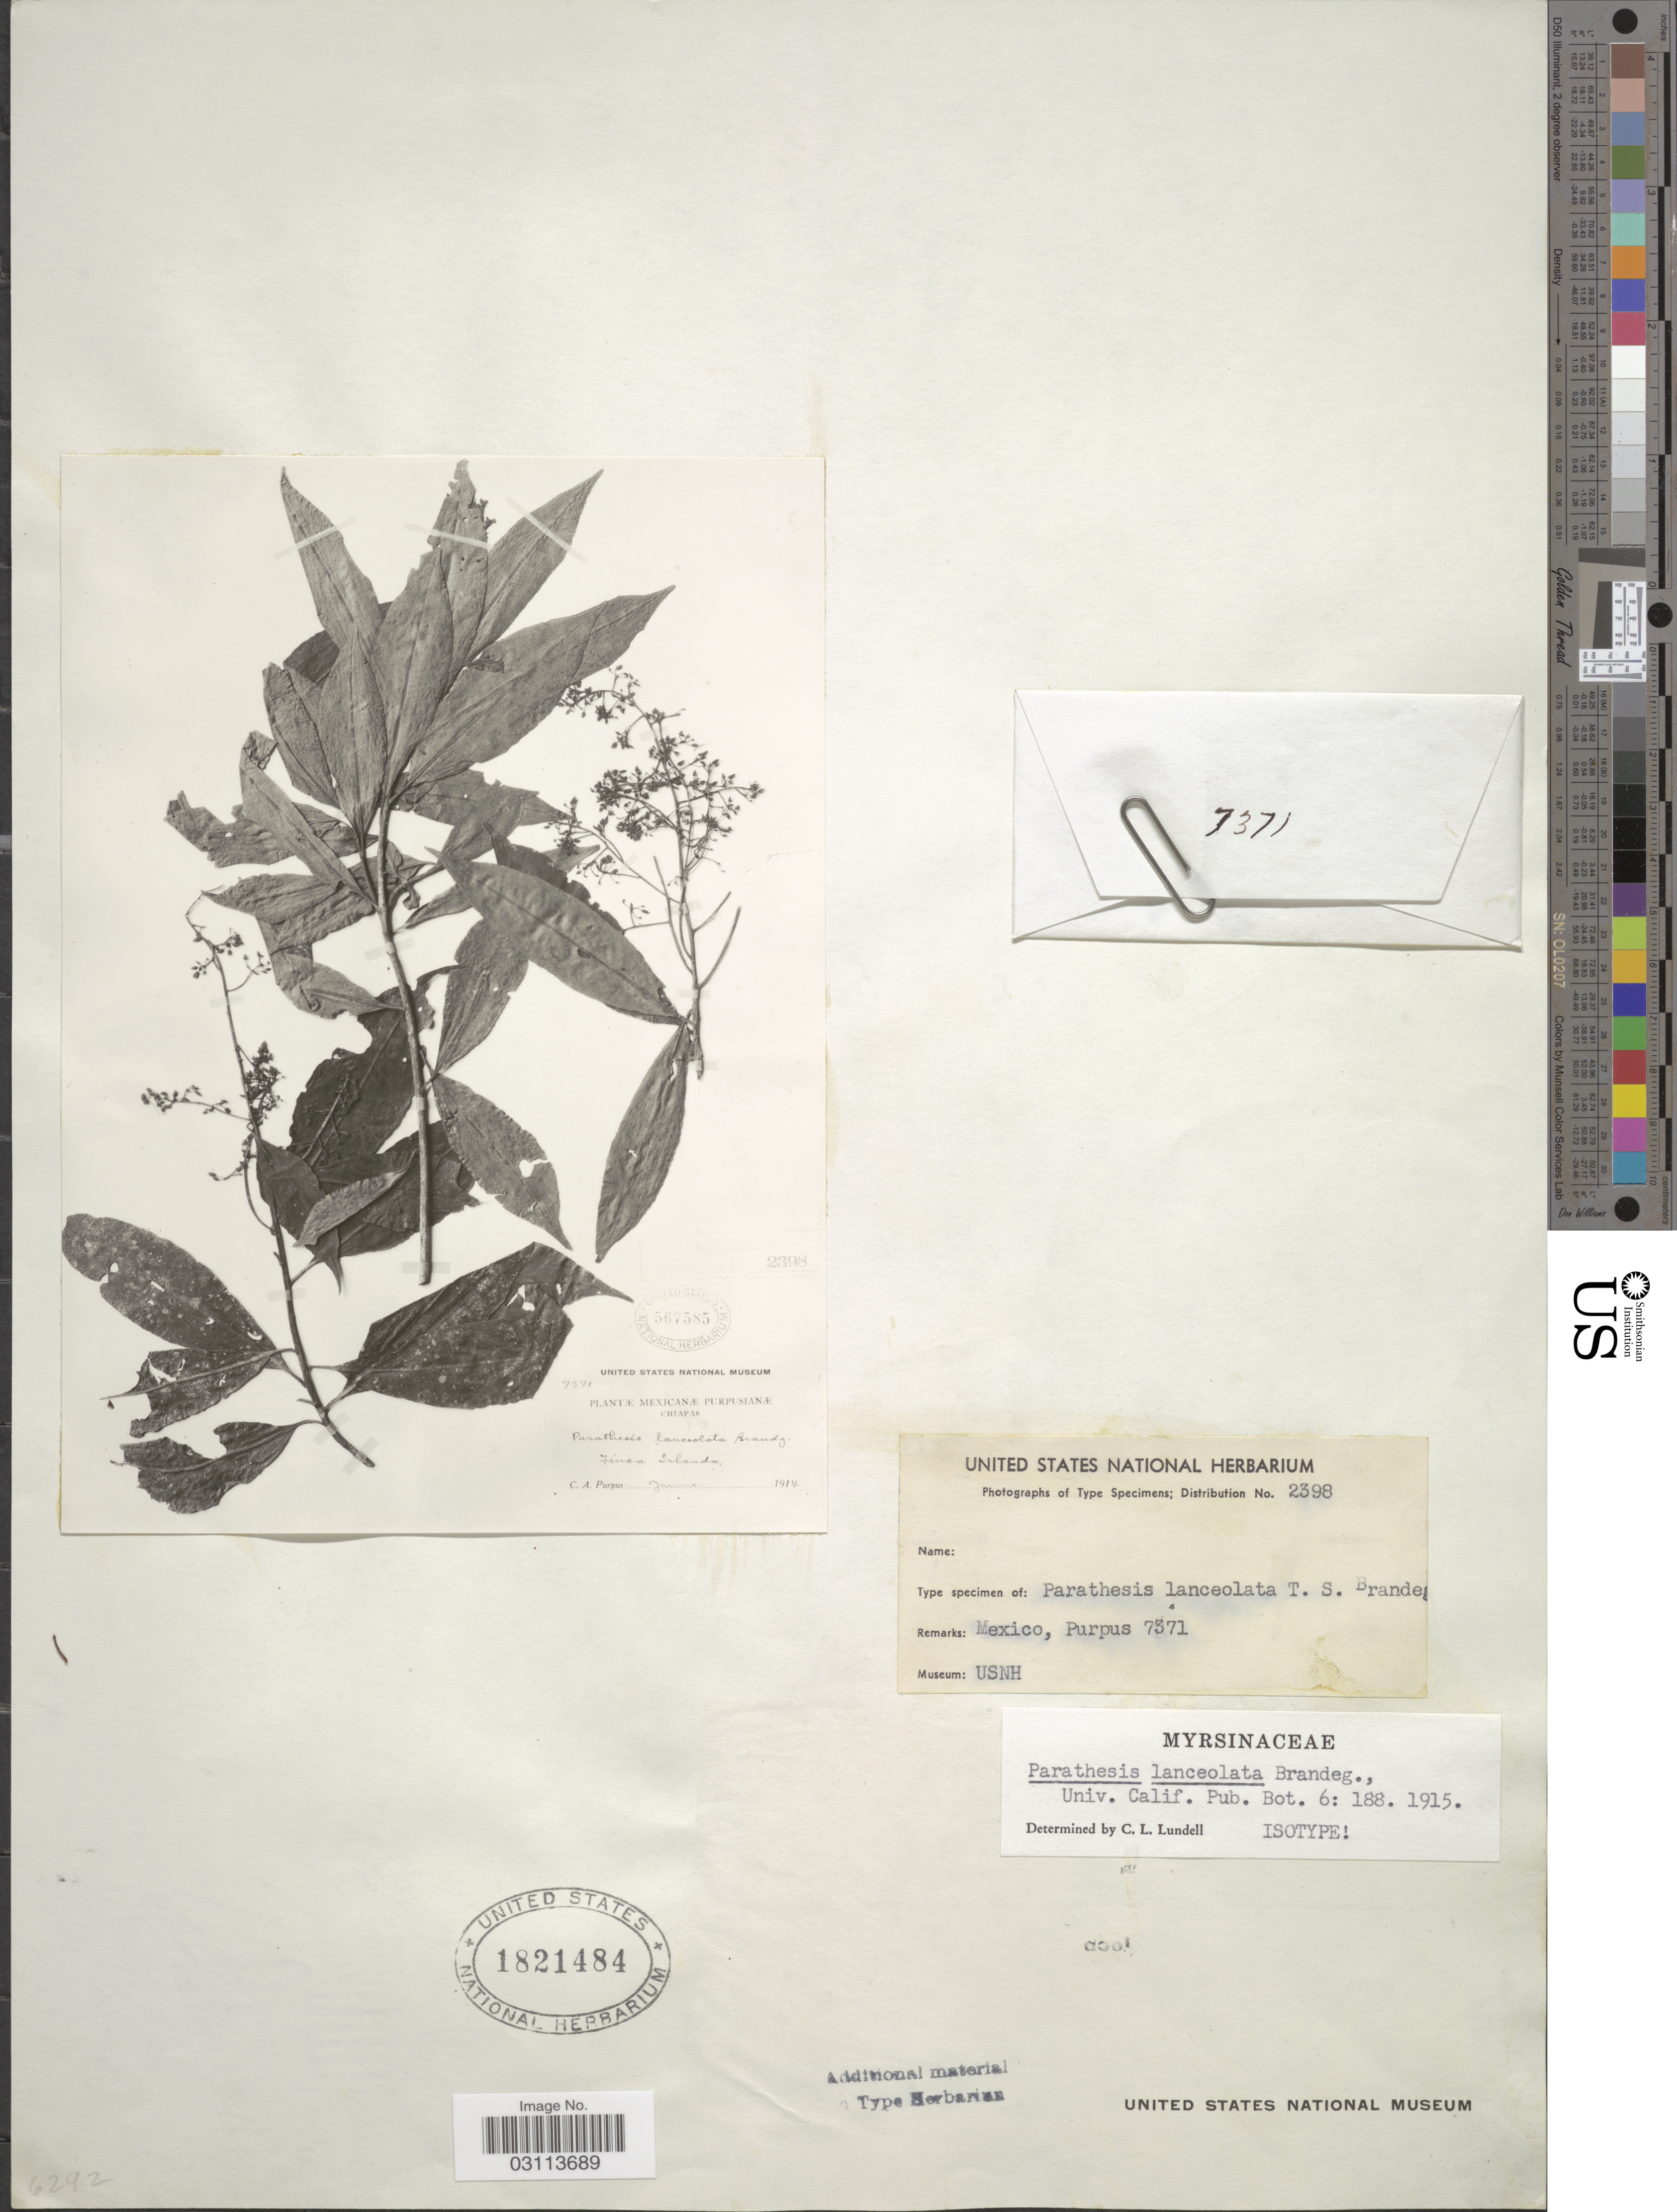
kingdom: Plantae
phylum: Tracheophyta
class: Magnoliopsida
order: Ericales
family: Primulaceae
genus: Parathesis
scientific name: Parathesis lanceolata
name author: Brandegee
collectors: C. A. Purpus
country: Mexico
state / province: Chiapas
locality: Finca Irlanda.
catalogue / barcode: US 1821484-2